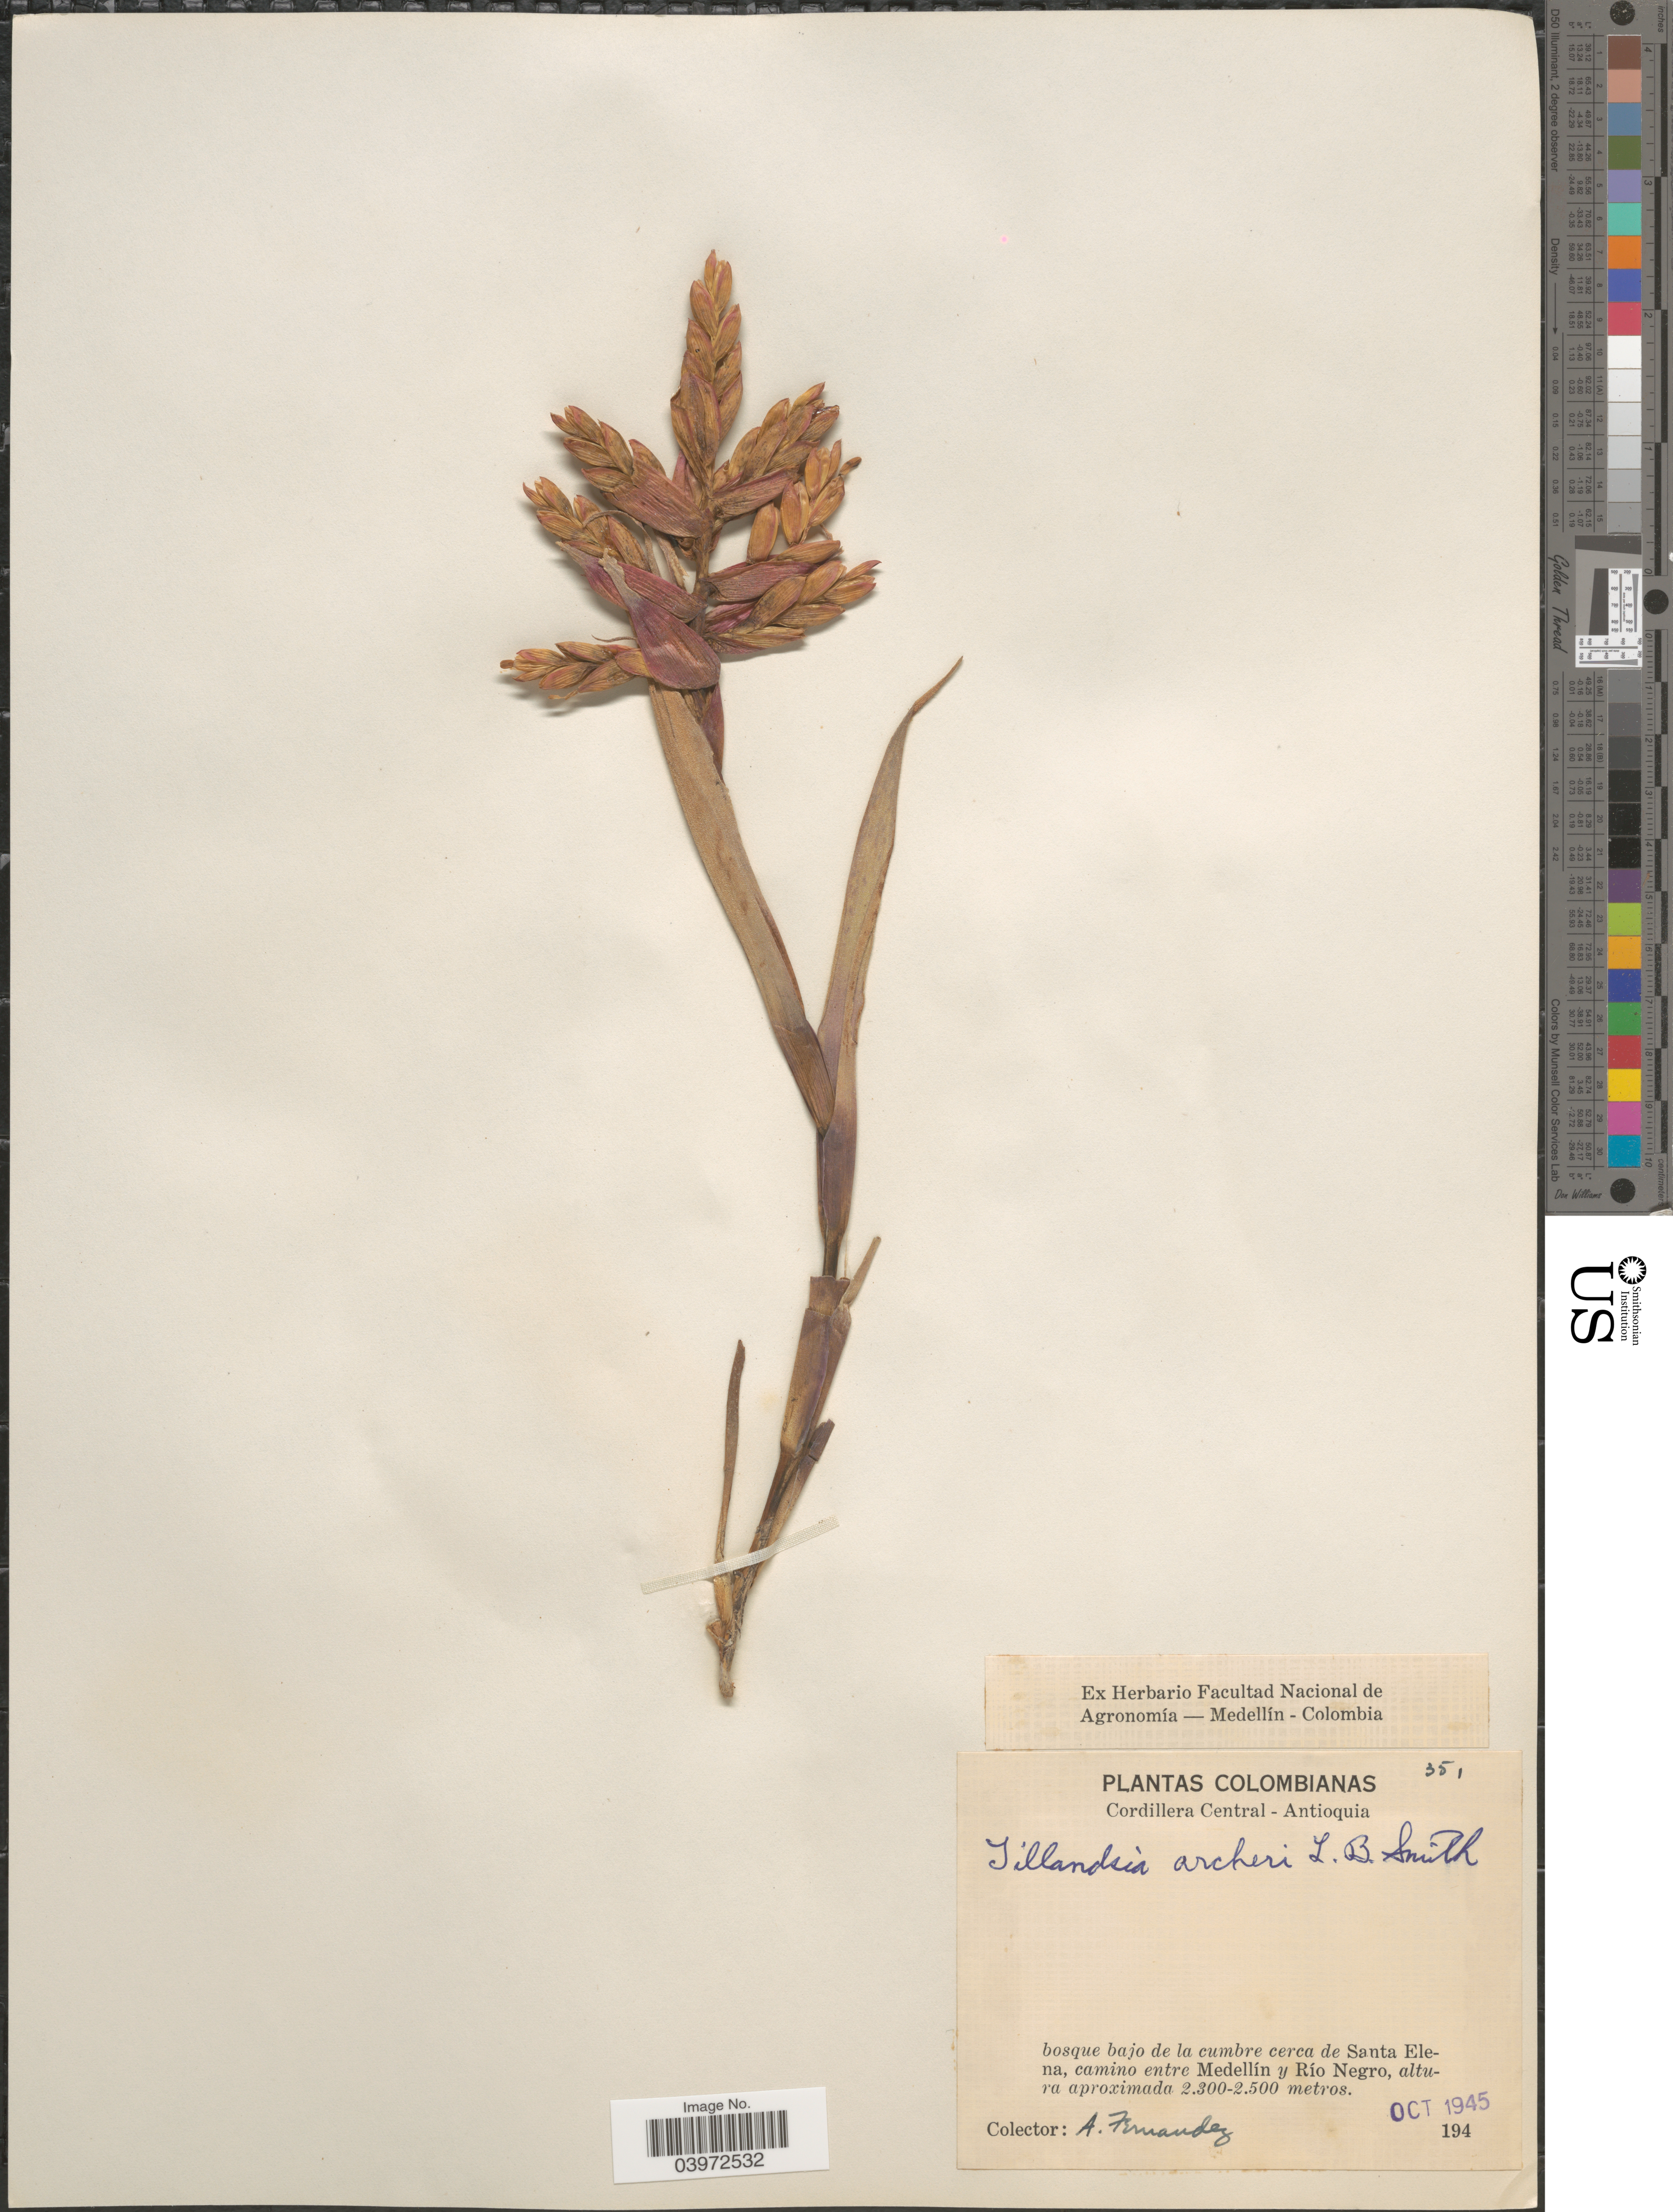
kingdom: Plantae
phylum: Tracheophyta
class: Liliopsida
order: Poales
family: Bromeliaceae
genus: Tillandsia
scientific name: Tillandsia archeri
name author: L.B. Sm.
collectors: A. Fernandez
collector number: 35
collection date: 1945-10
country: Colombia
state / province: Antioquia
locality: Cordillera Central. Bosque bajo de la cumbre cerca de Santa Elena, camino entre Medellín y Río Negro.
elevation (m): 2300